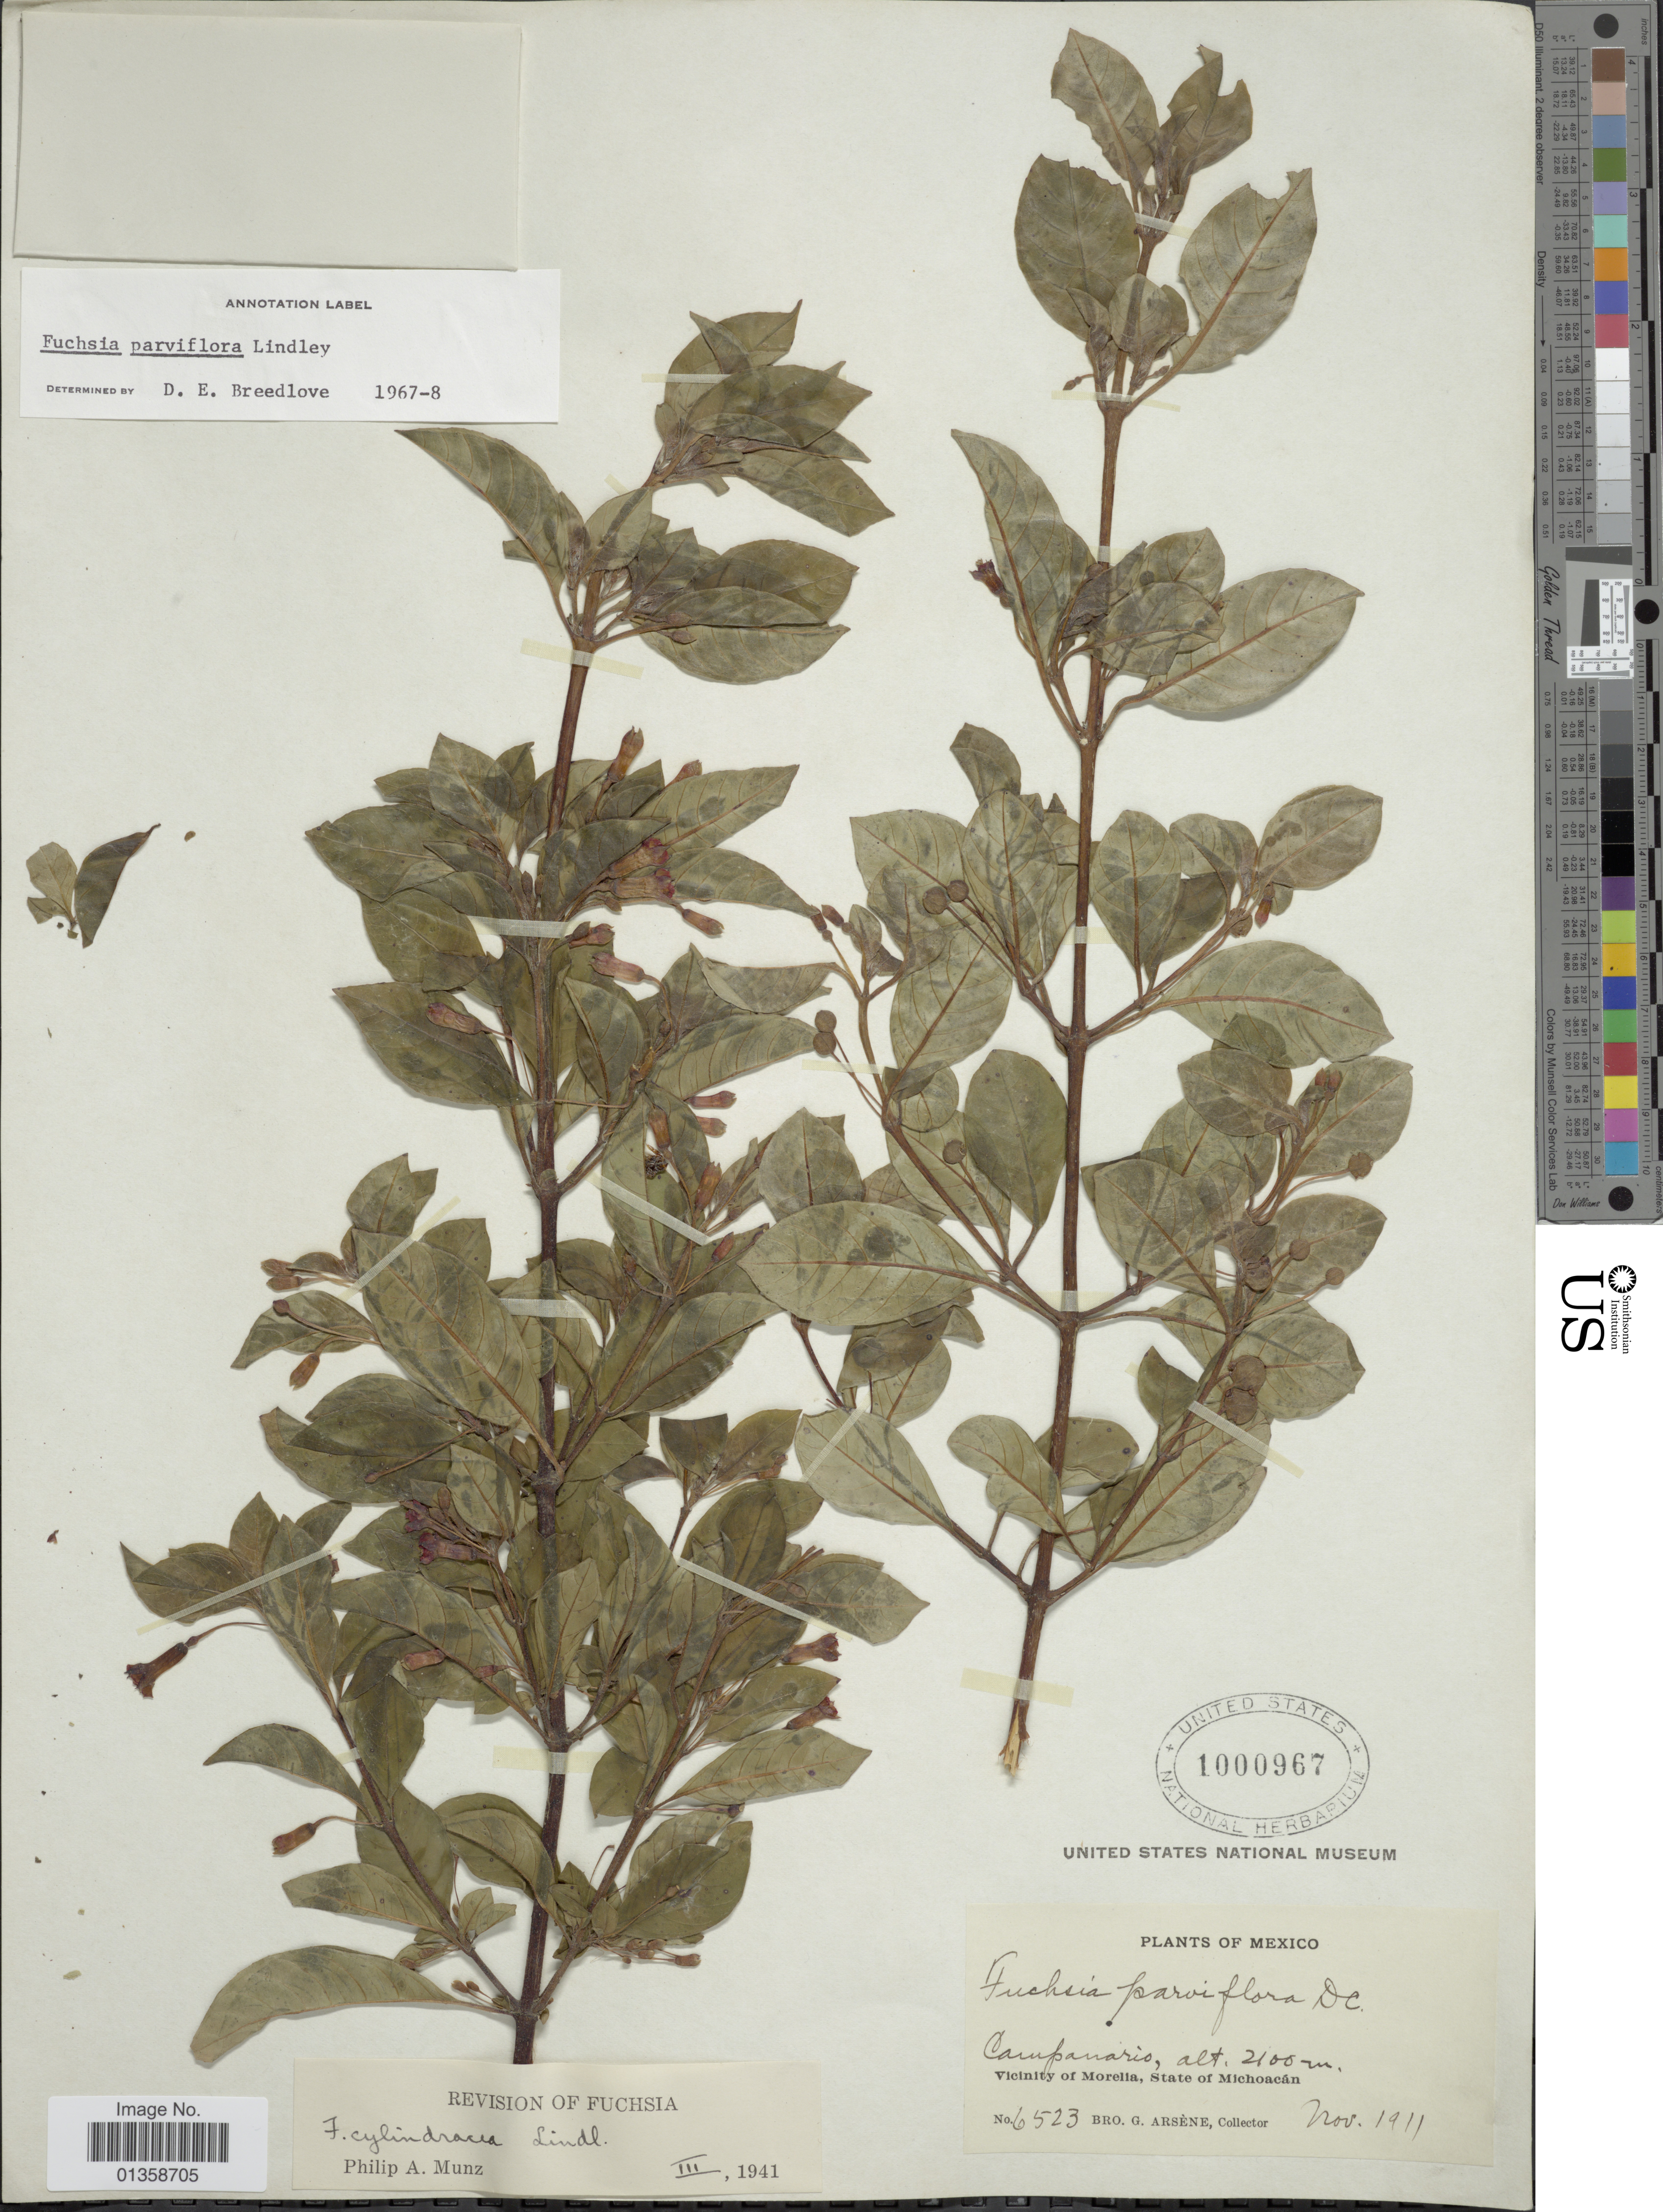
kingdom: Plantae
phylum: Tracheophyta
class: Magnoliopsida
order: Myrtales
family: Onagraceae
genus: Fuchsia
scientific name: Fuchsia cylindracea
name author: Lindl.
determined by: Wagner, W. L., (BOT), Smithsonian Institution - National Museum of Natural History (UNITED STATES)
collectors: Bro. G. Arsène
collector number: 6523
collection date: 1911-11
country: Mexico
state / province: Michoacán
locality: Campanario, Vicinity of Morelia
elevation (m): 2100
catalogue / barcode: US 1000967